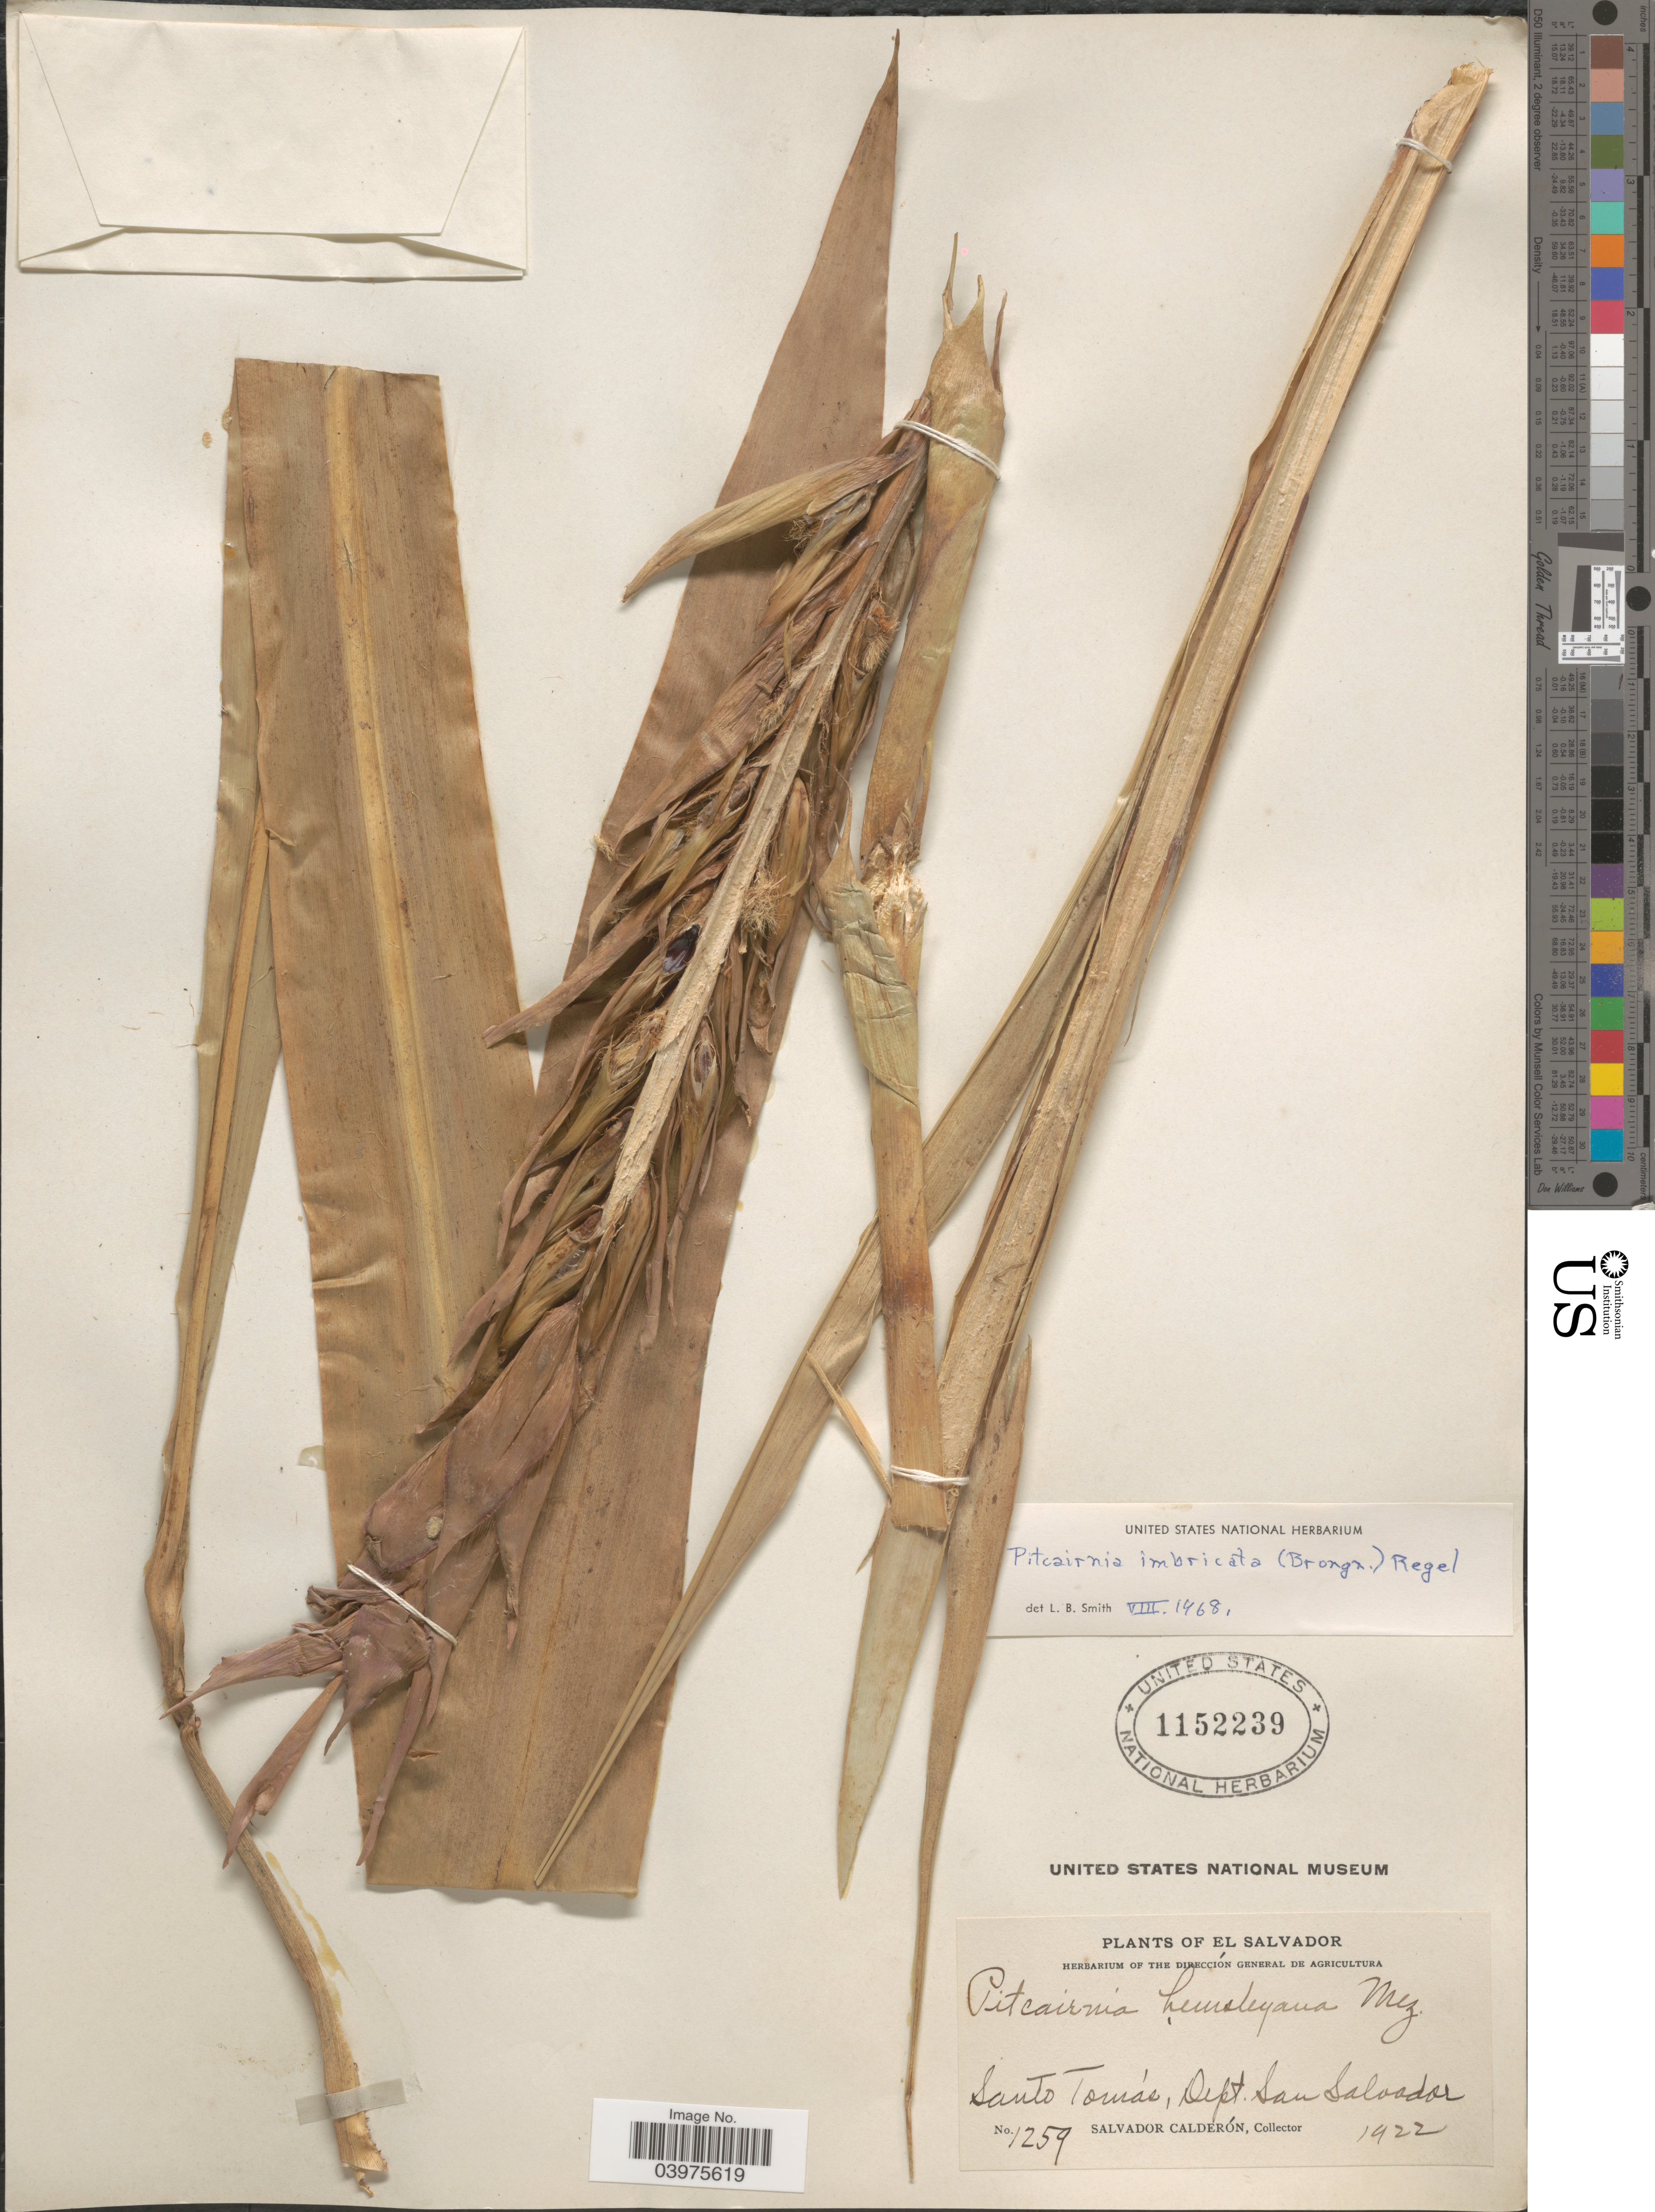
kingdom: Plantae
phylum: Tracheophyta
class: Liliopsida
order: Poales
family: Bromeliaceae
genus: Pitcairnia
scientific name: Pitcairnia imbricata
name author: (Brongn.) Regel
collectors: S. Calderón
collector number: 1259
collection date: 1922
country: El Salvador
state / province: San Salvador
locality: Santo Tomás, Dept. San Salvador.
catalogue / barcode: US 1152239